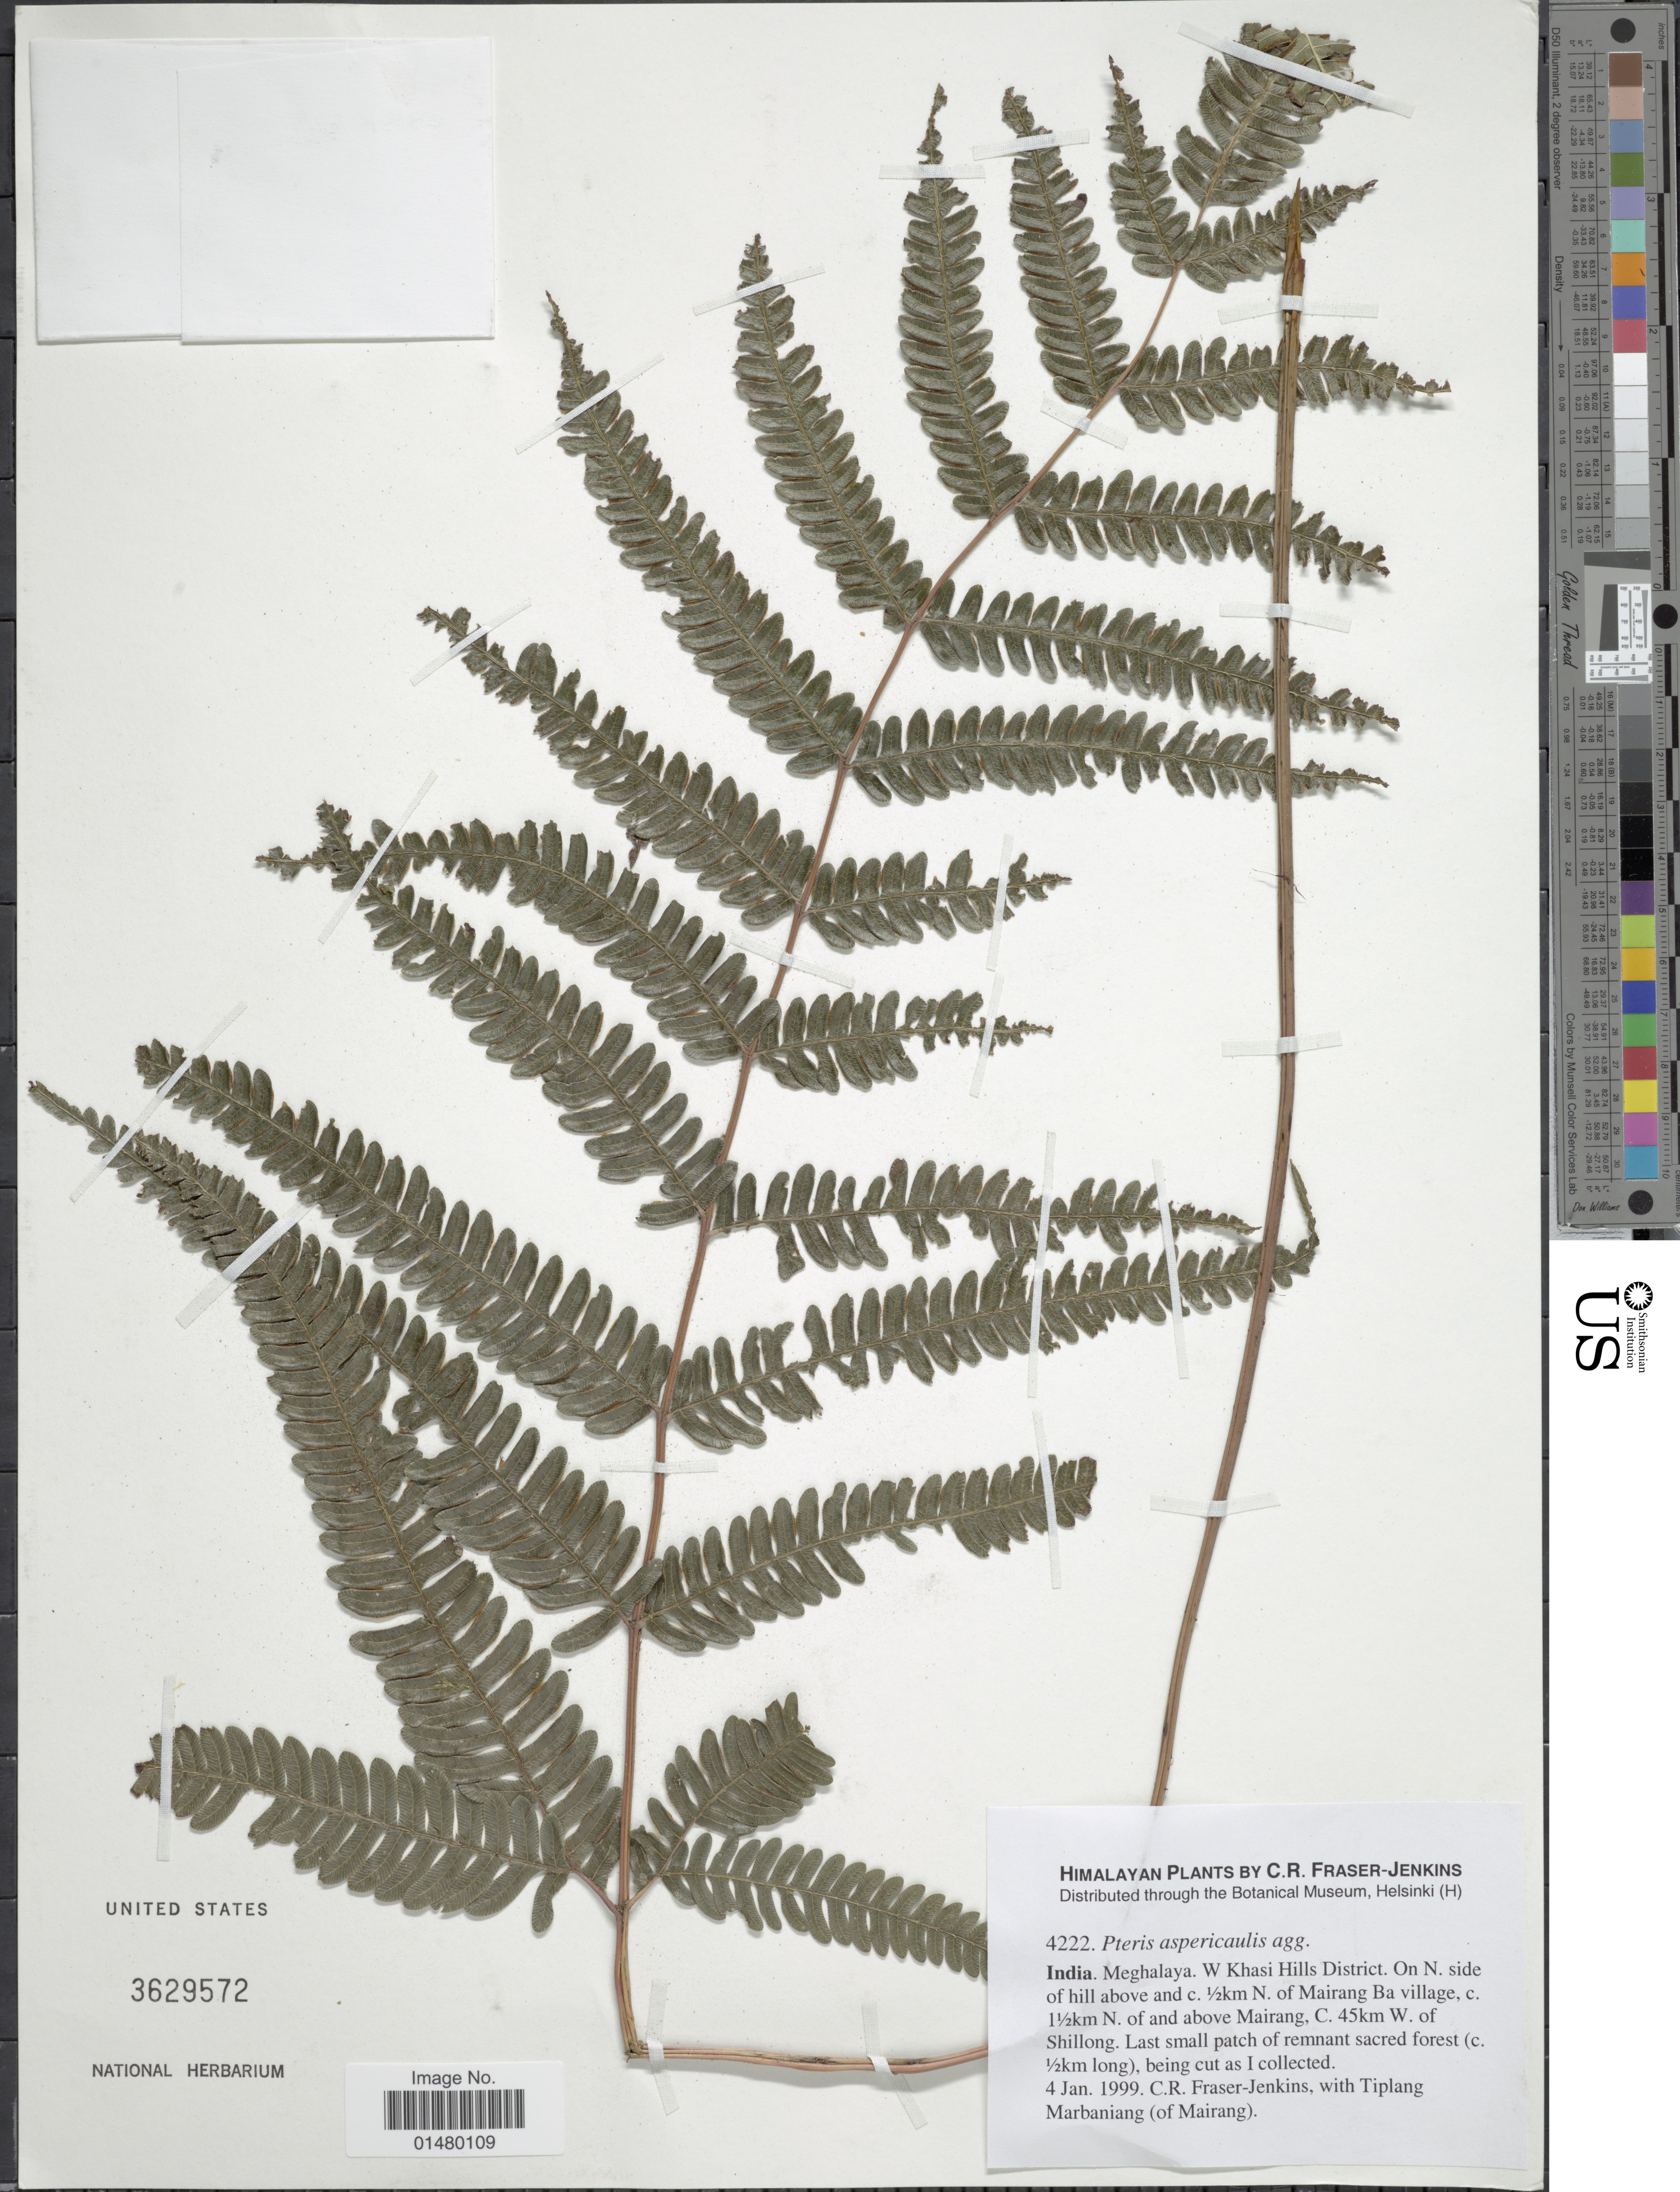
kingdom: Plantae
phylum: Tracheophyta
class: Polypodiopsida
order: Polypodiales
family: Pteridaceae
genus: Pteris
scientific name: Pteris aspericaulis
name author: Wall. ex Hieron.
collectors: C. R. Fraser-Jenkins & T. Marbaniang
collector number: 4222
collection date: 1999-01-04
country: India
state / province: Meghalaya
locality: W. Khasi Hills District. On N. side of hill above and c.½km N of Mairang Ba village, c.1½km N. of and above Mairang, C. 45km W. of Shillong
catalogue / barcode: US 3629572